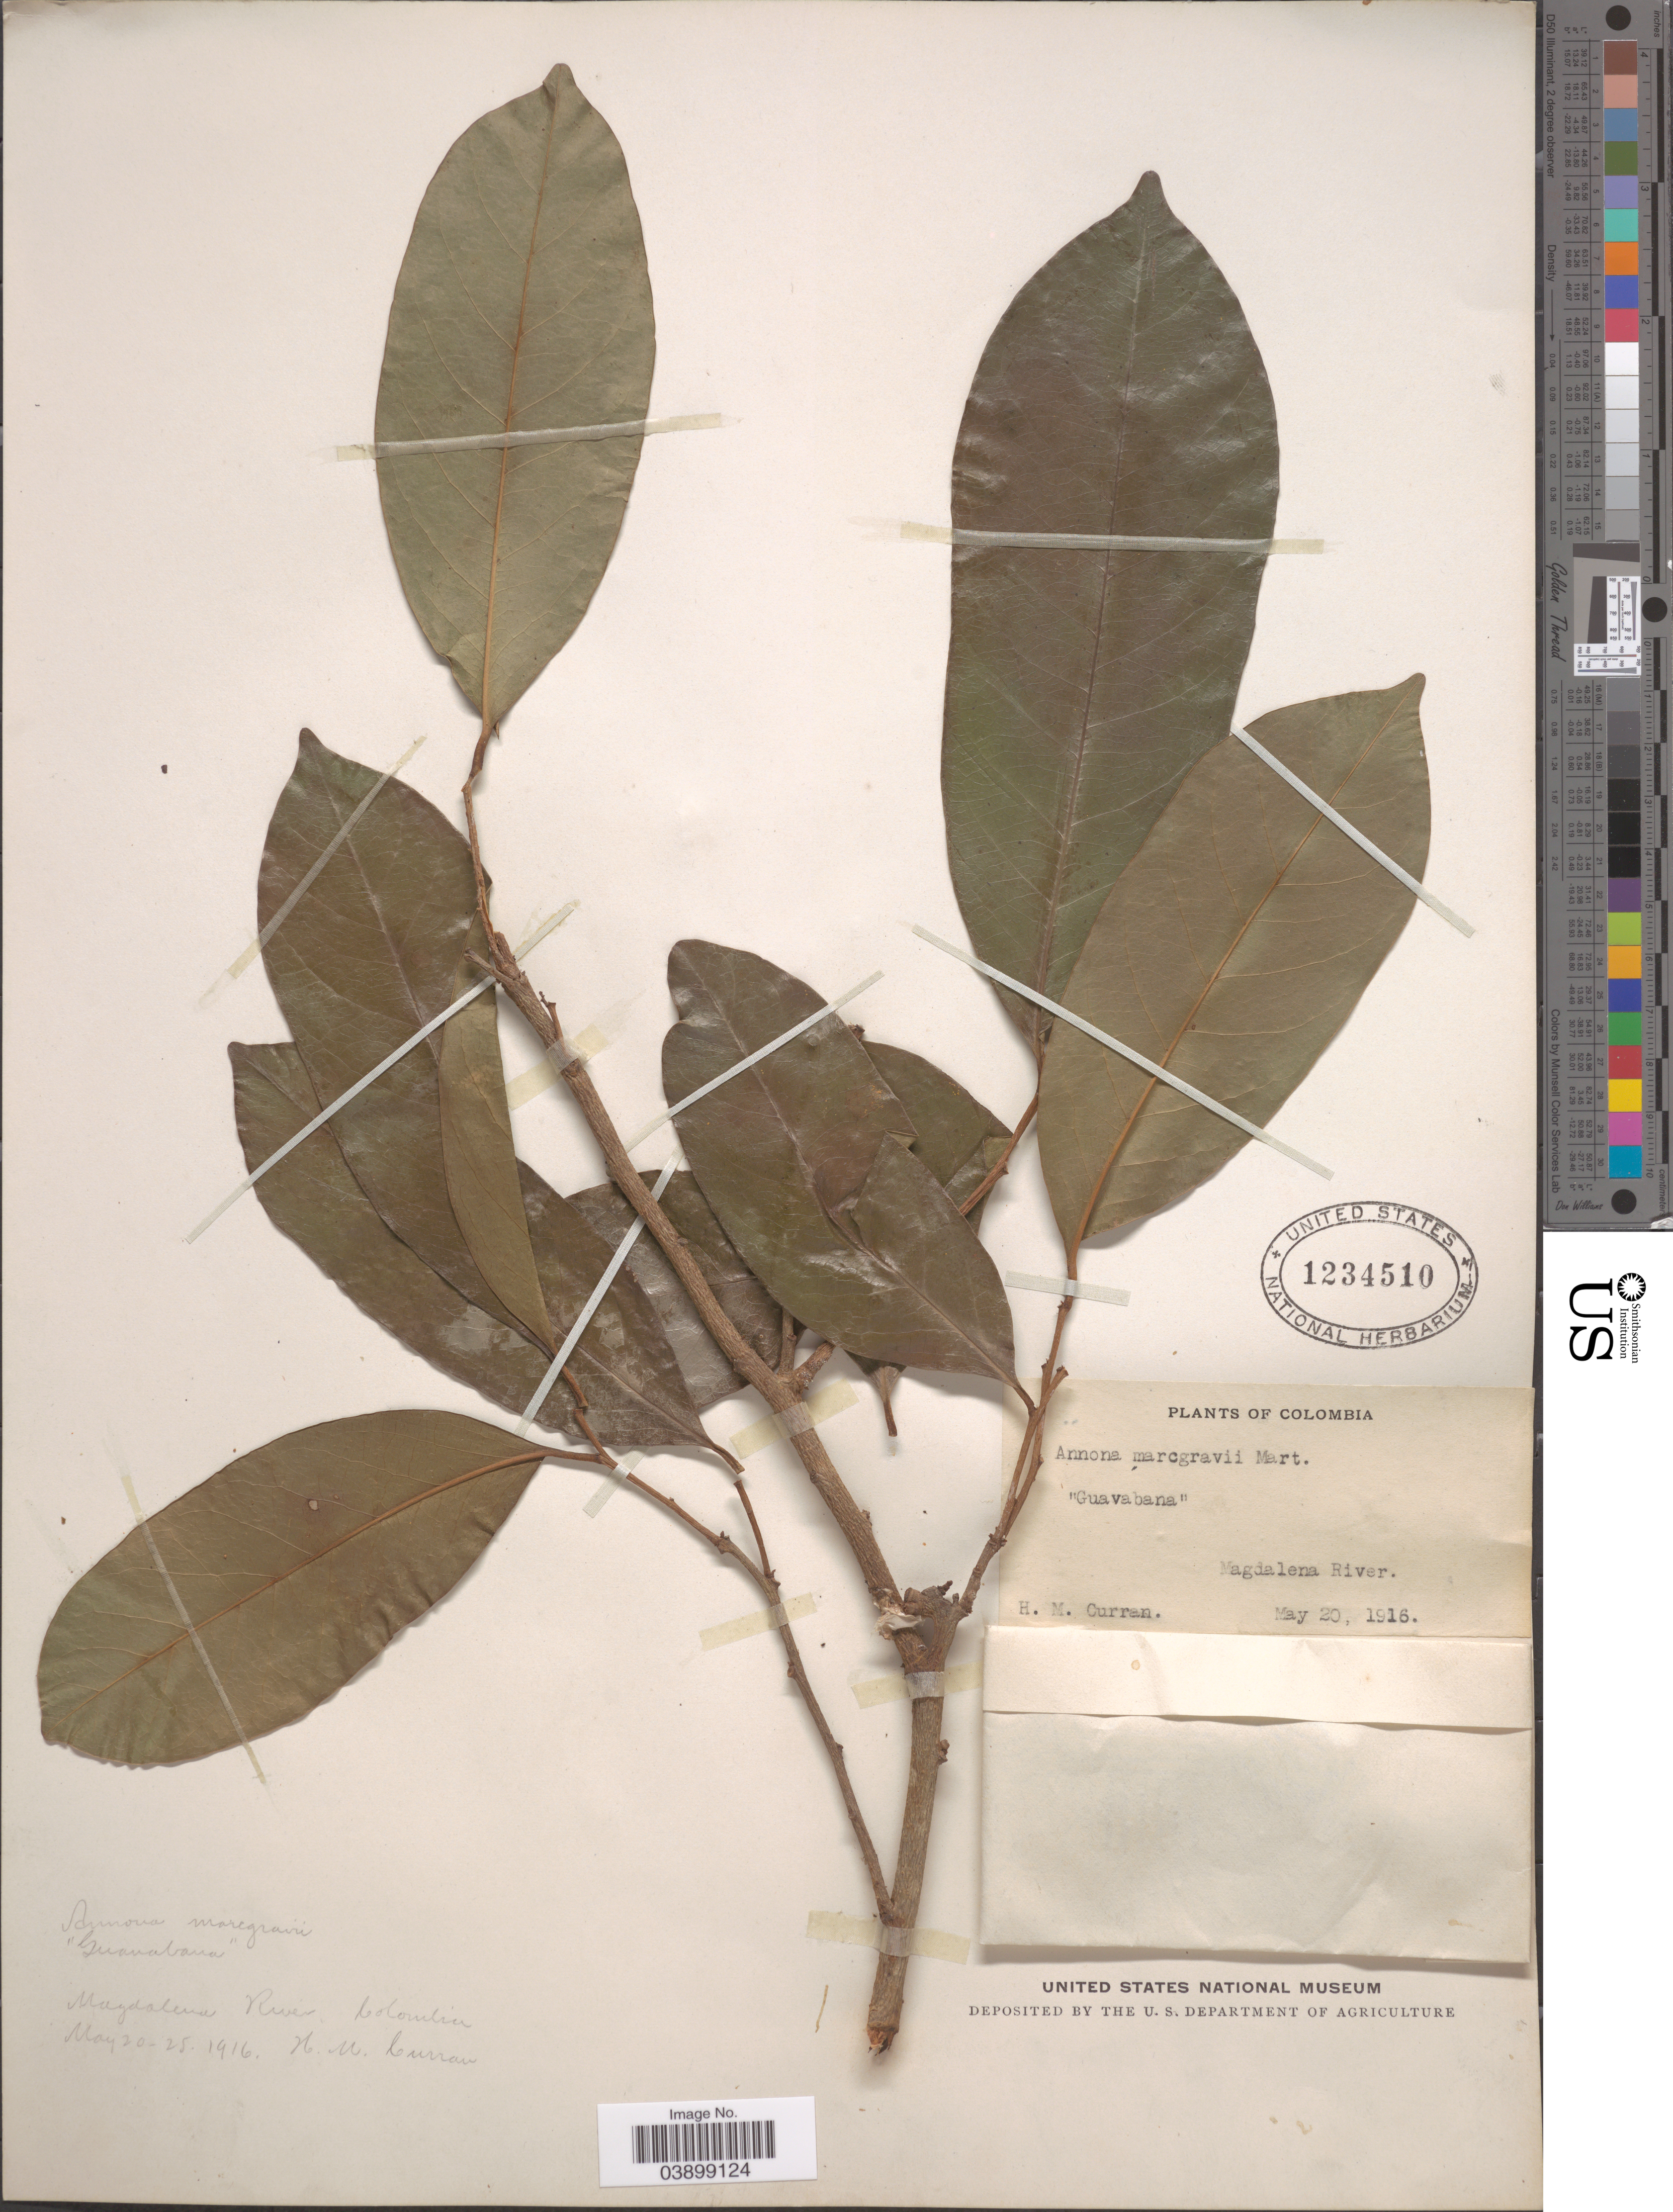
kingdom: Plantae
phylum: Tracheophyta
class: Magnoliopsida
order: Magnoliales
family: Annonaceae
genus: Annona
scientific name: Annona montana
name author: Macfad.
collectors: H. M. Curran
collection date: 1916-05-20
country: Colombia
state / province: Magdalena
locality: Magdalena River.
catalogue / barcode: US 1234510